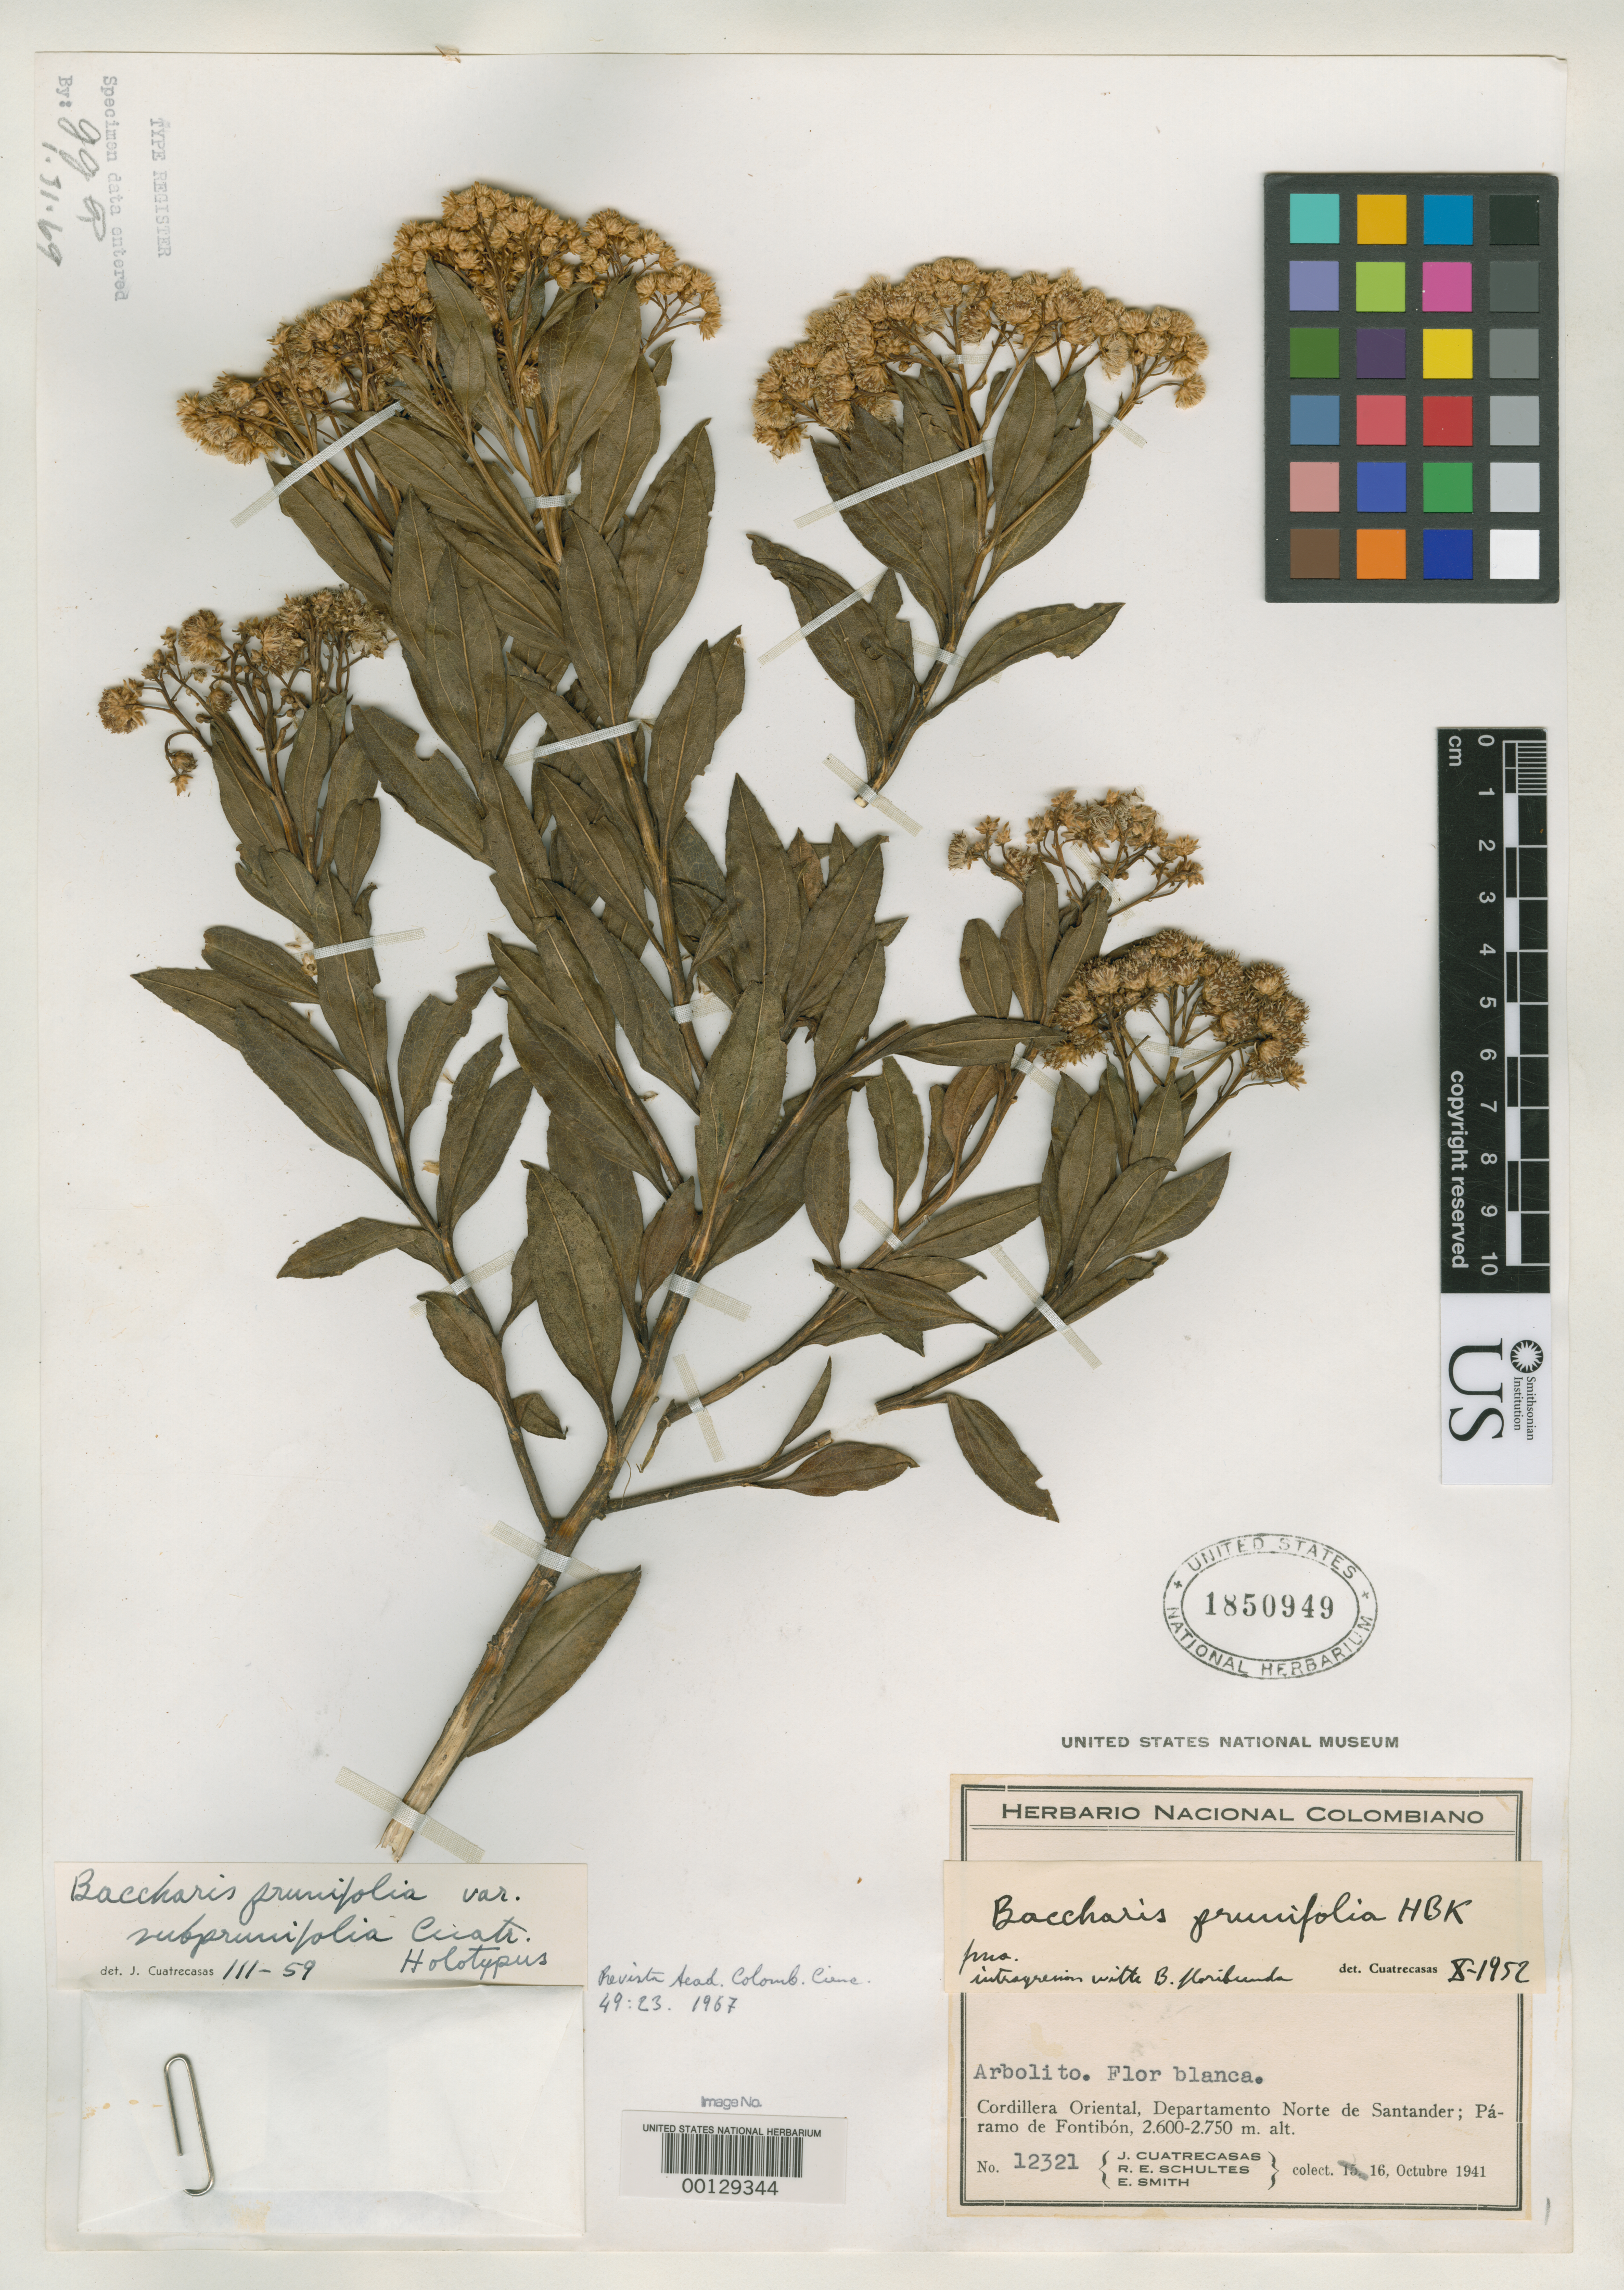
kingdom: Plantae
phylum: Tracheophyta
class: Magnoliopsida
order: Asterales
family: Asteraceae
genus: Baccharis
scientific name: Baccharis prunifolia var. subprunifolia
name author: Cuatrec.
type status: Holotype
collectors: J. Cuatrecasas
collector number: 12321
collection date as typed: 16 Oct 1941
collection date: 1941-10-16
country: Colombia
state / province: Norte de Santander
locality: Páramo de Fontibon.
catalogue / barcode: US 1850949